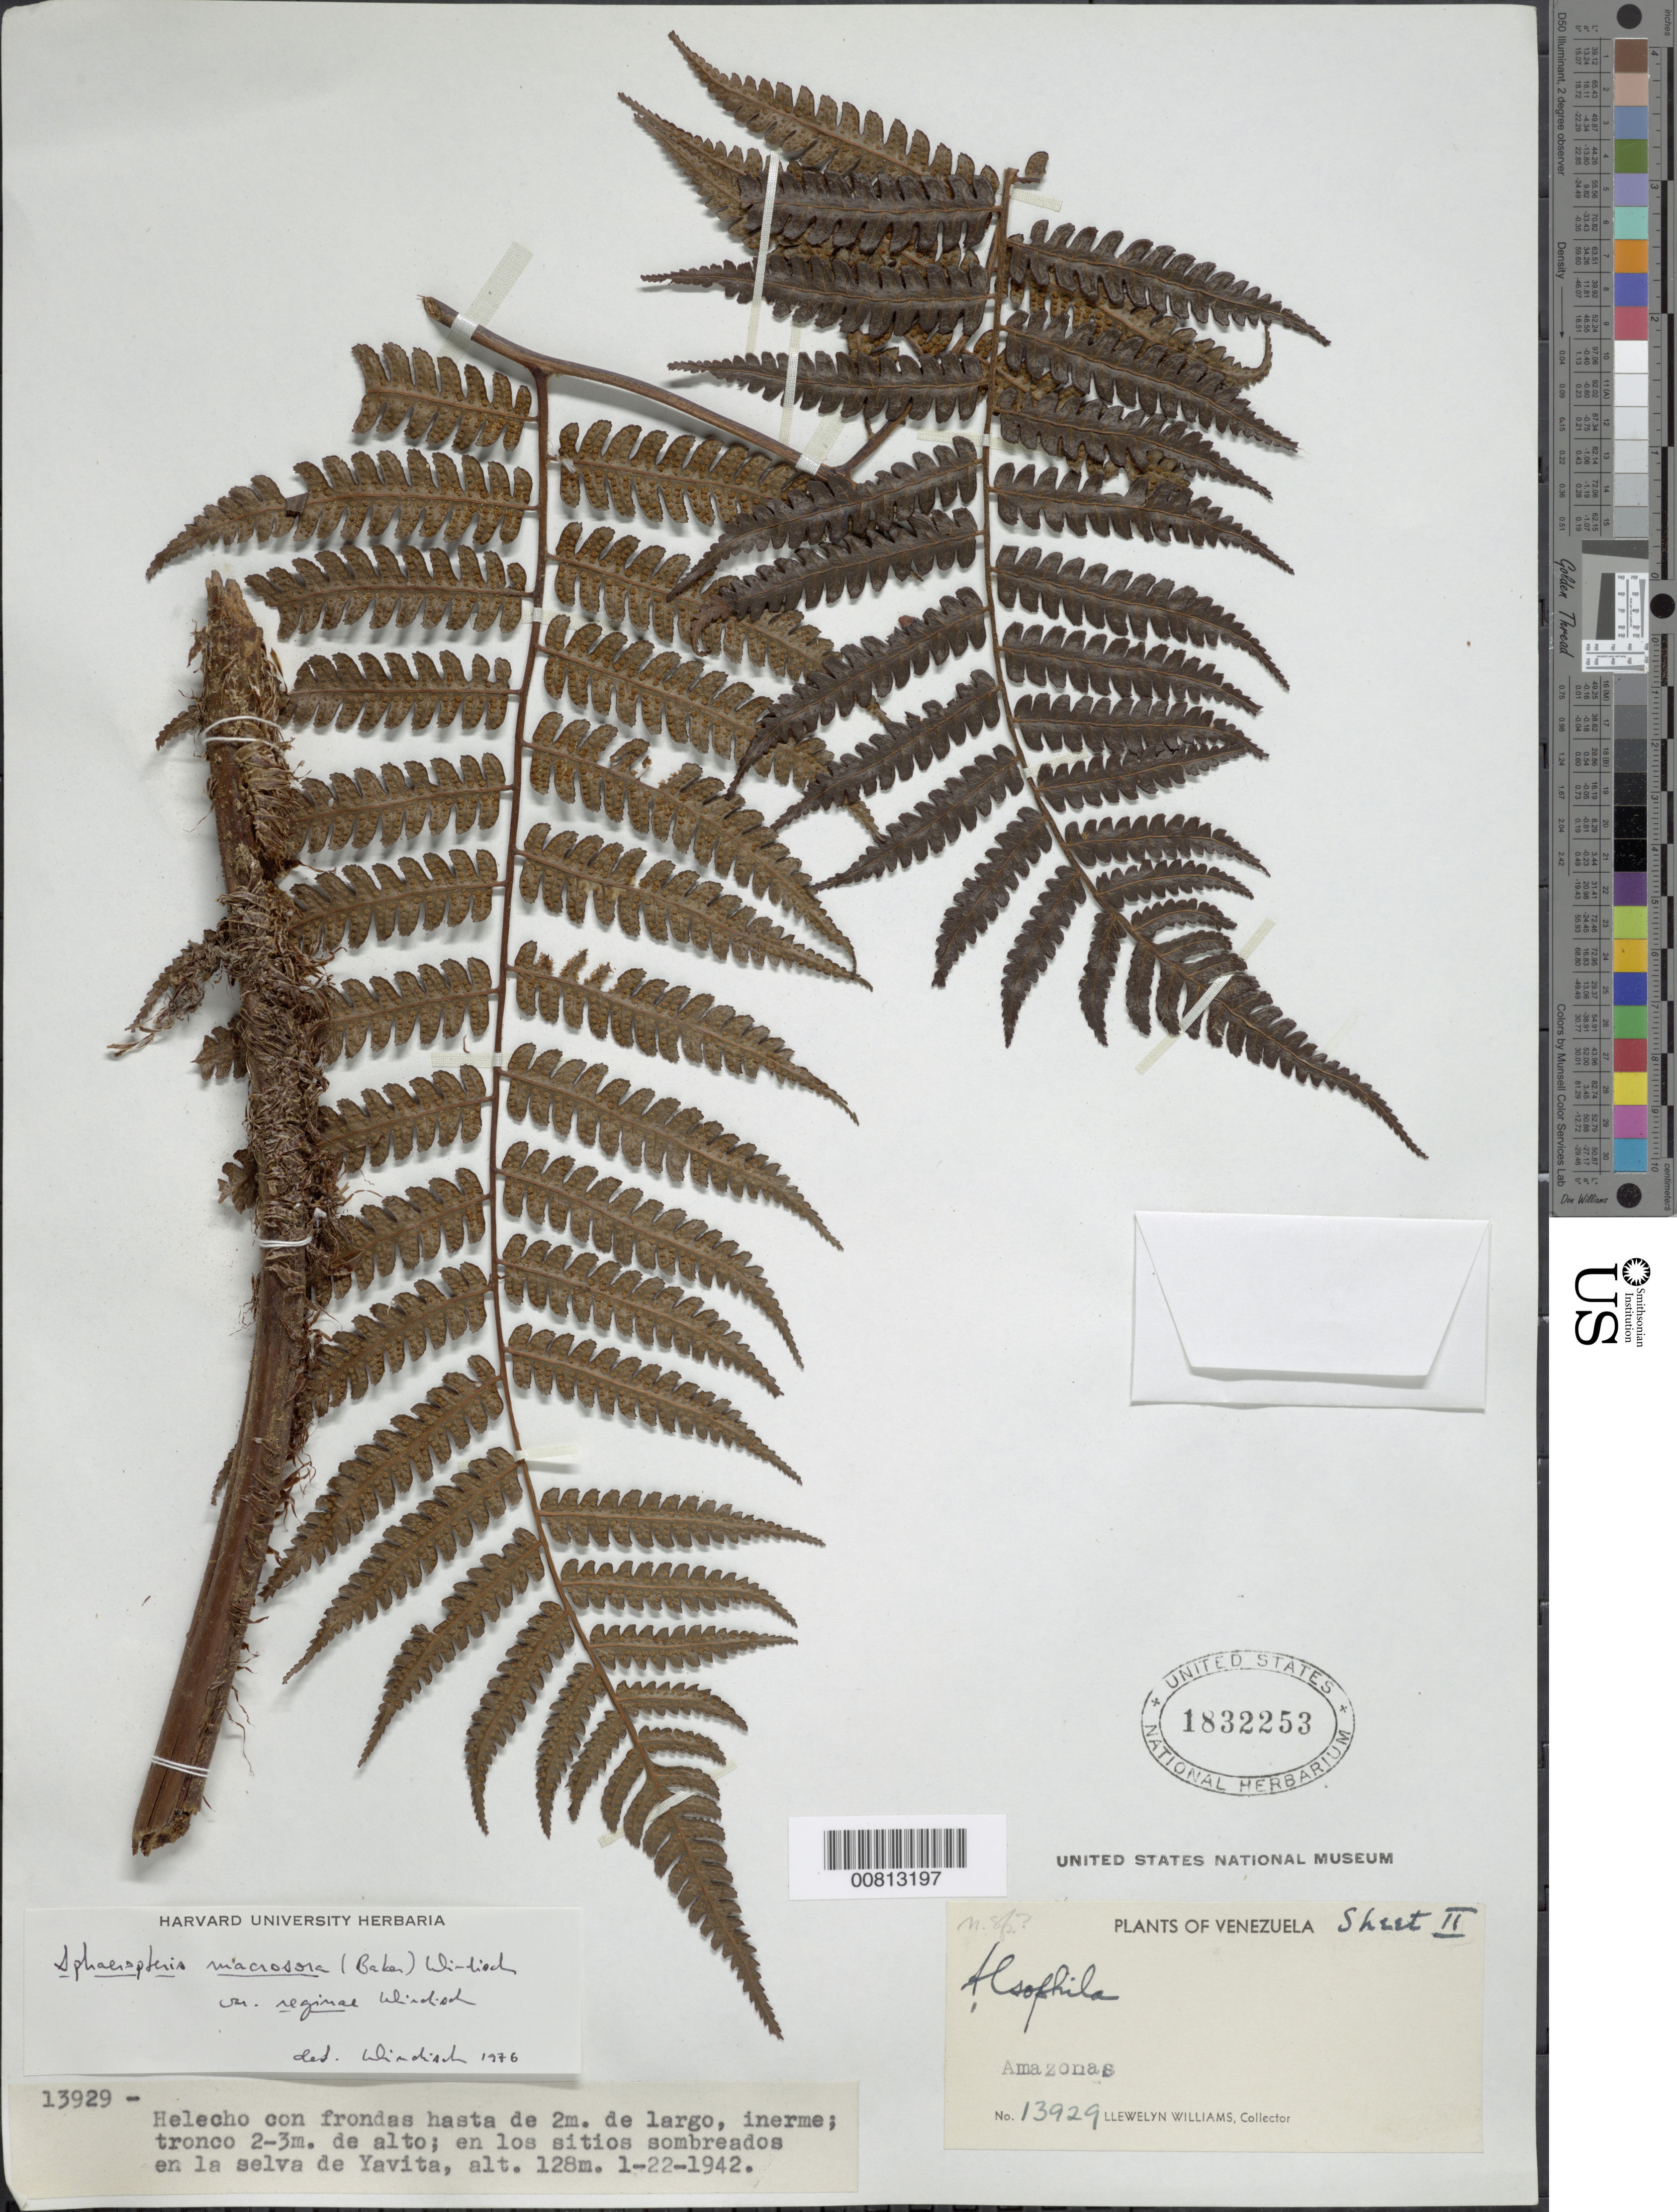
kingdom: Plantae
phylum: Tracheophyta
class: Polypodiopsida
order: Cyatheales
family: Cyatheaceae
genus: Cyathea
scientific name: Cyathea traillii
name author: (Baker) Domin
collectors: Ll. Williams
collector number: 13929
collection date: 1942-01-22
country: Venezuela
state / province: Amazonas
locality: Inerme tronco, en los sitios sombreados en la selva de Yavita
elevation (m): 128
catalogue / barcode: US 1832253